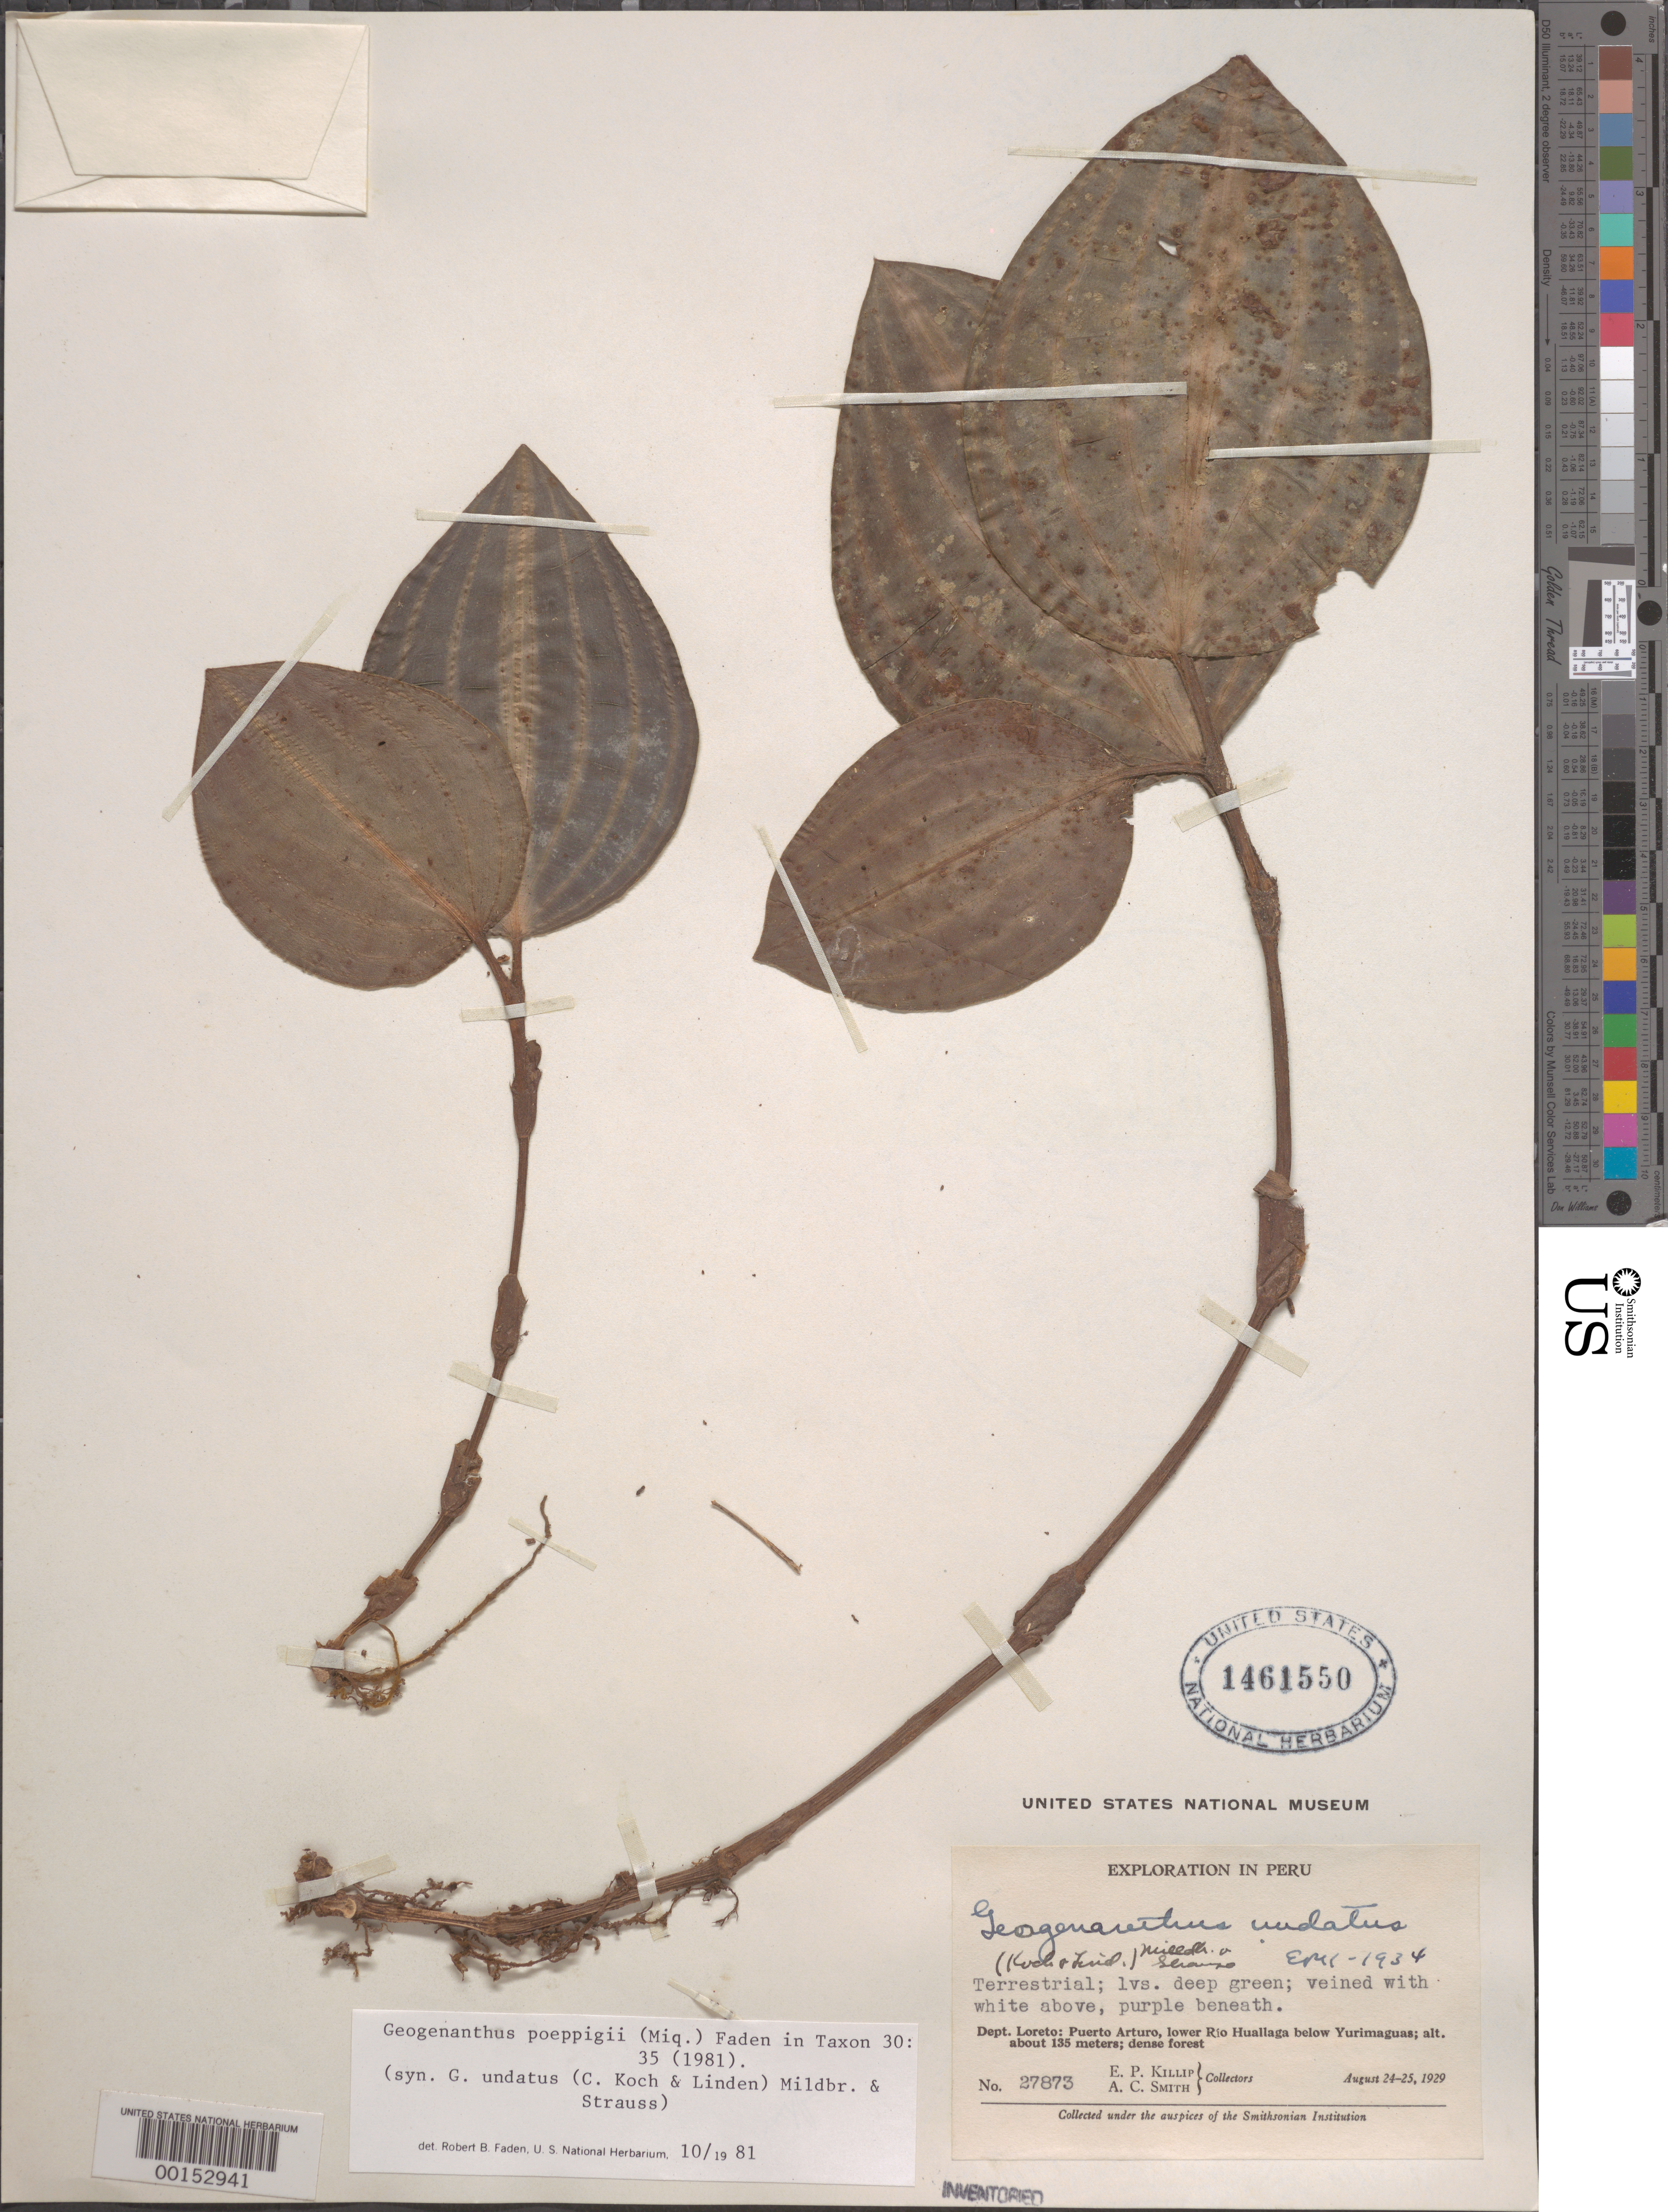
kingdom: Plantae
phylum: Tracheophyta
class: Liliopsida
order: Commelinales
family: Commelinaceae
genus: Geogenanthus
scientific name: Geogenanthus poeppigii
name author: (Miq.) Faden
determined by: Faden, Robert B., (US), Smithsonian Institution - National Museum of Natural History (UNITED STATES)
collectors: E. P. Killip & A. C. Smith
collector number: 27873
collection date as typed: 24 Aug 1929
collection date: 1929-08-24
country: Peru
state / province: Loreto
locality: Puerto arturo, lower rio huallaga, below yurimaguas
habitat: Thicket, forest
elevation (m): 135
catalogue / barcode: US 1461550